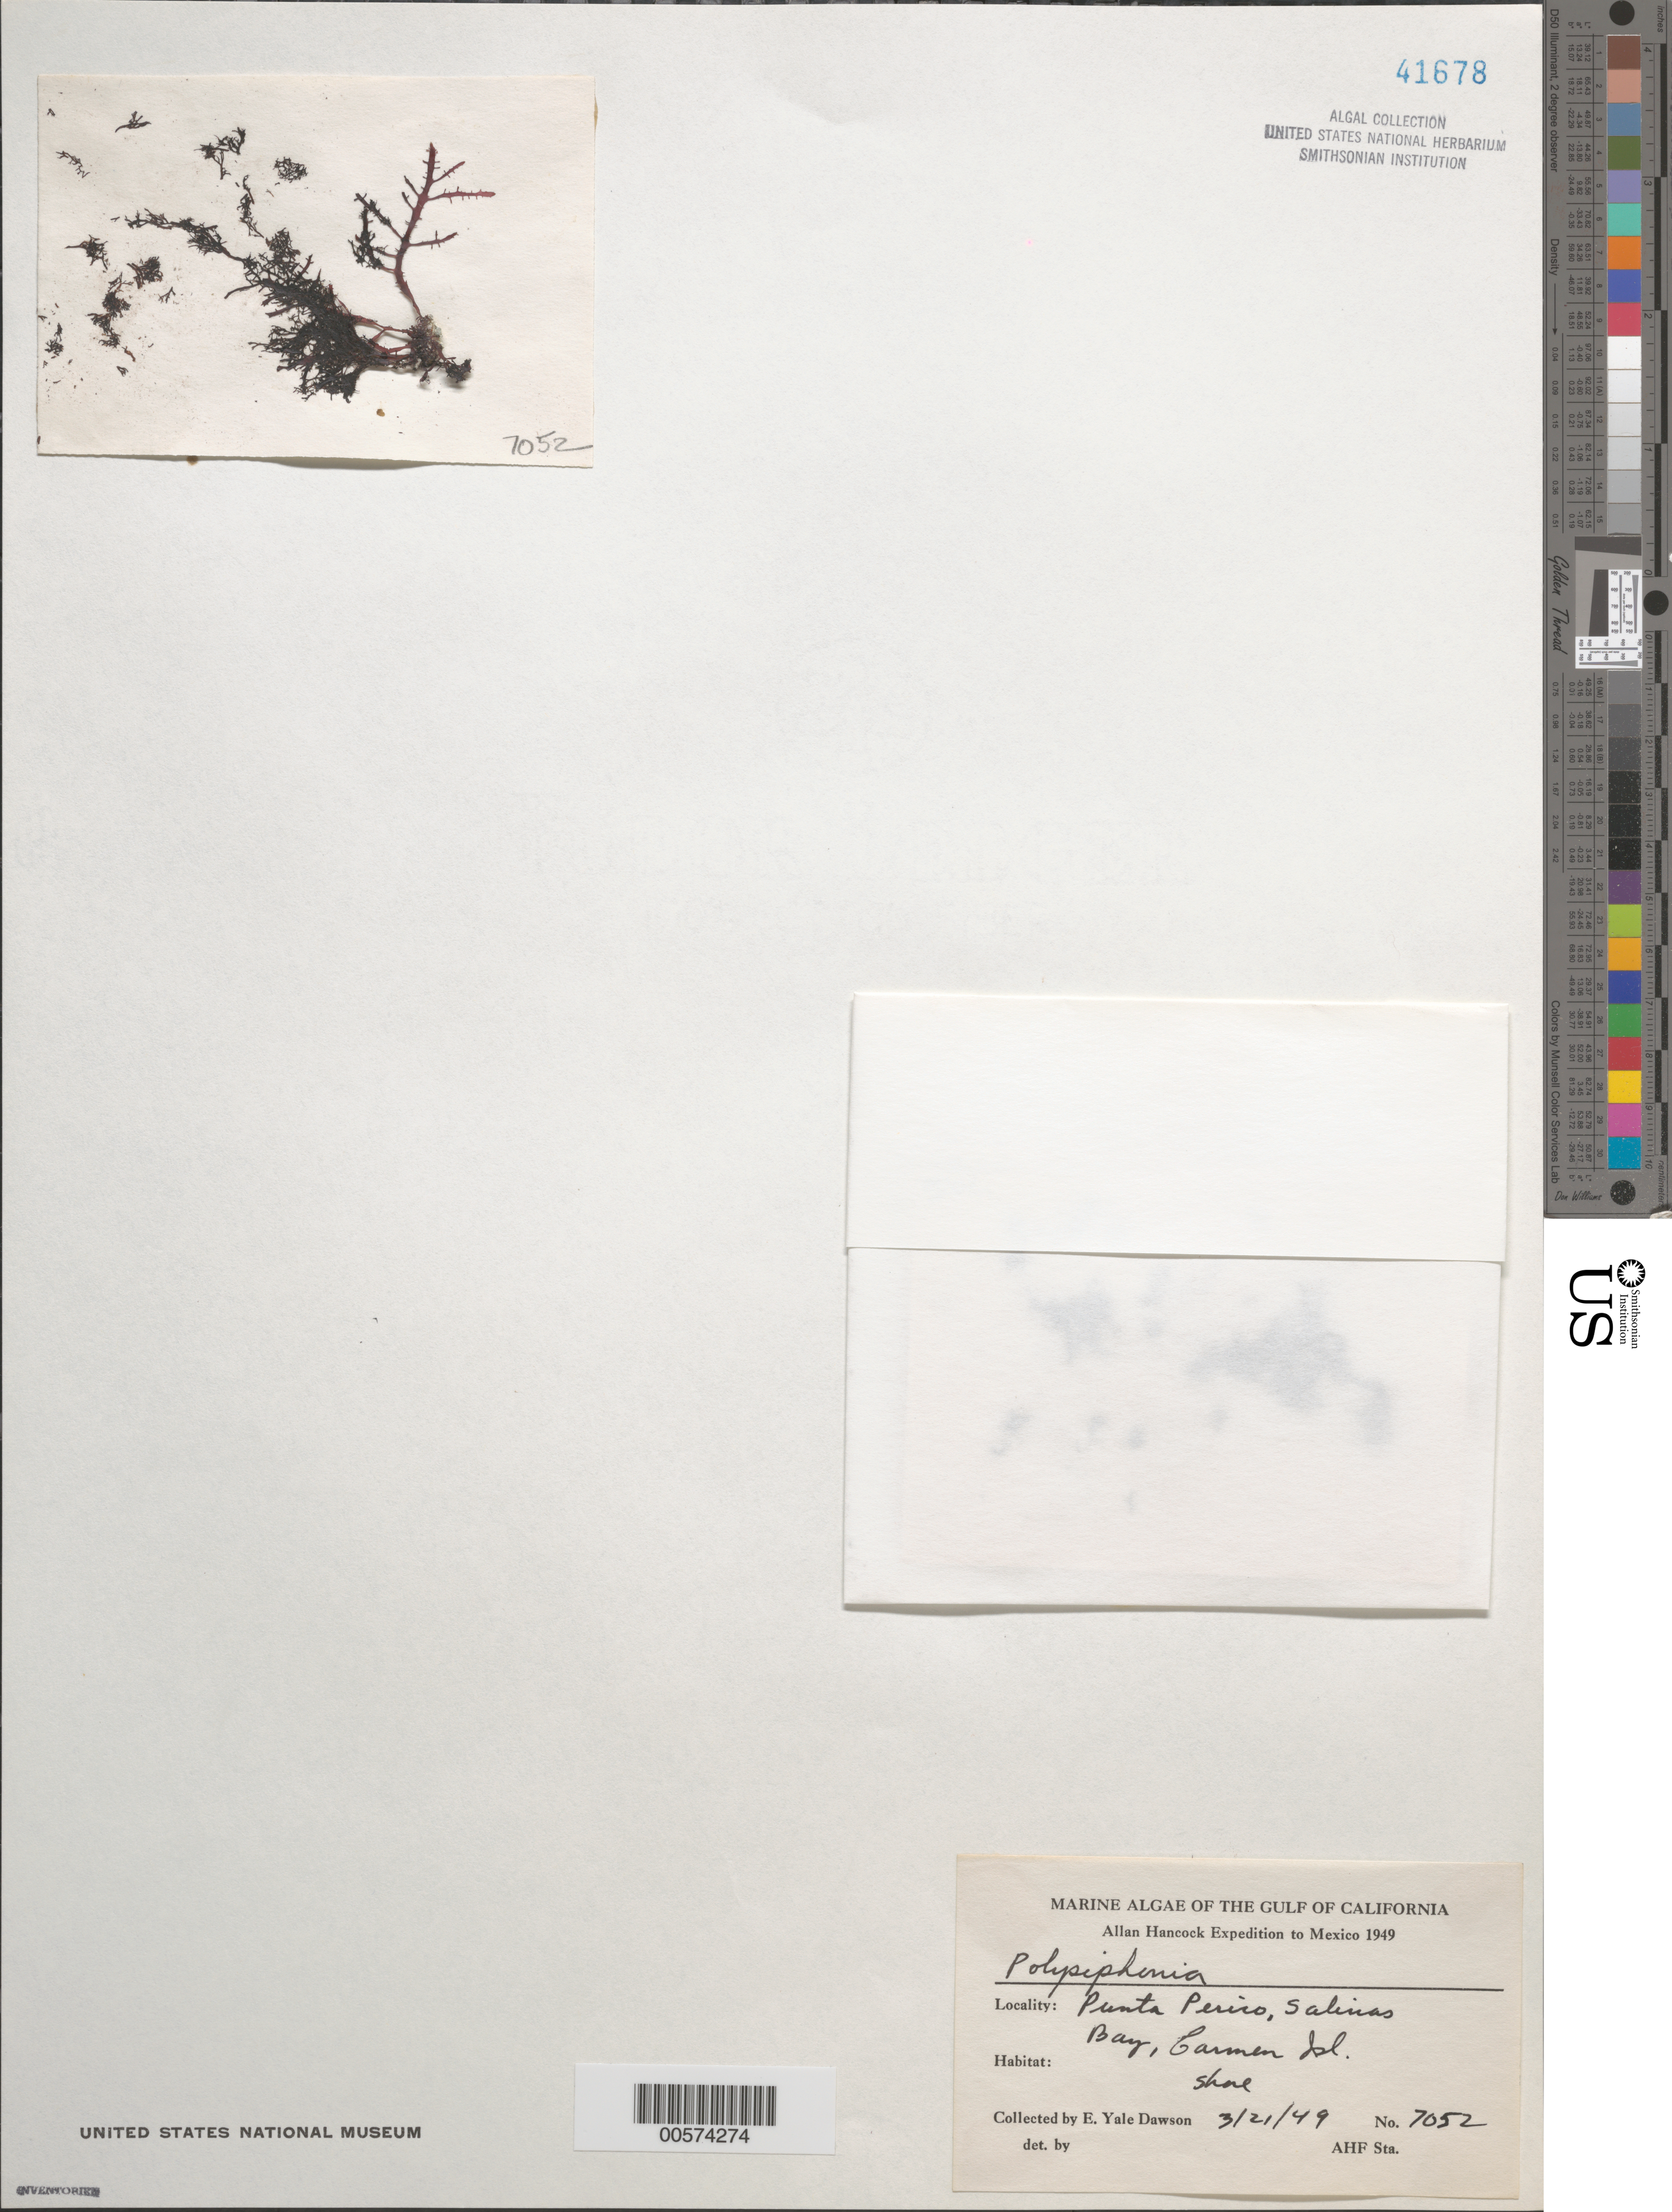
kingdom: Plantae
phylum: Rhodophyta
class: Florideophyceae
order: Ceramiales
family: Rhodomelaceae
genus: Polysiphonia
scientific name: Polysiphonia sp.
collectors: E. Y. Dawson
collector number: EYD 7052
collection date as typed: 21 Mar 1949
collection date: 1949-03-21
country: Mexico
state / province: Baja California Sur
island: Isla Carmen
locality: Punta Perico, Bahia Salinas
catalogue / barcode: US 41678